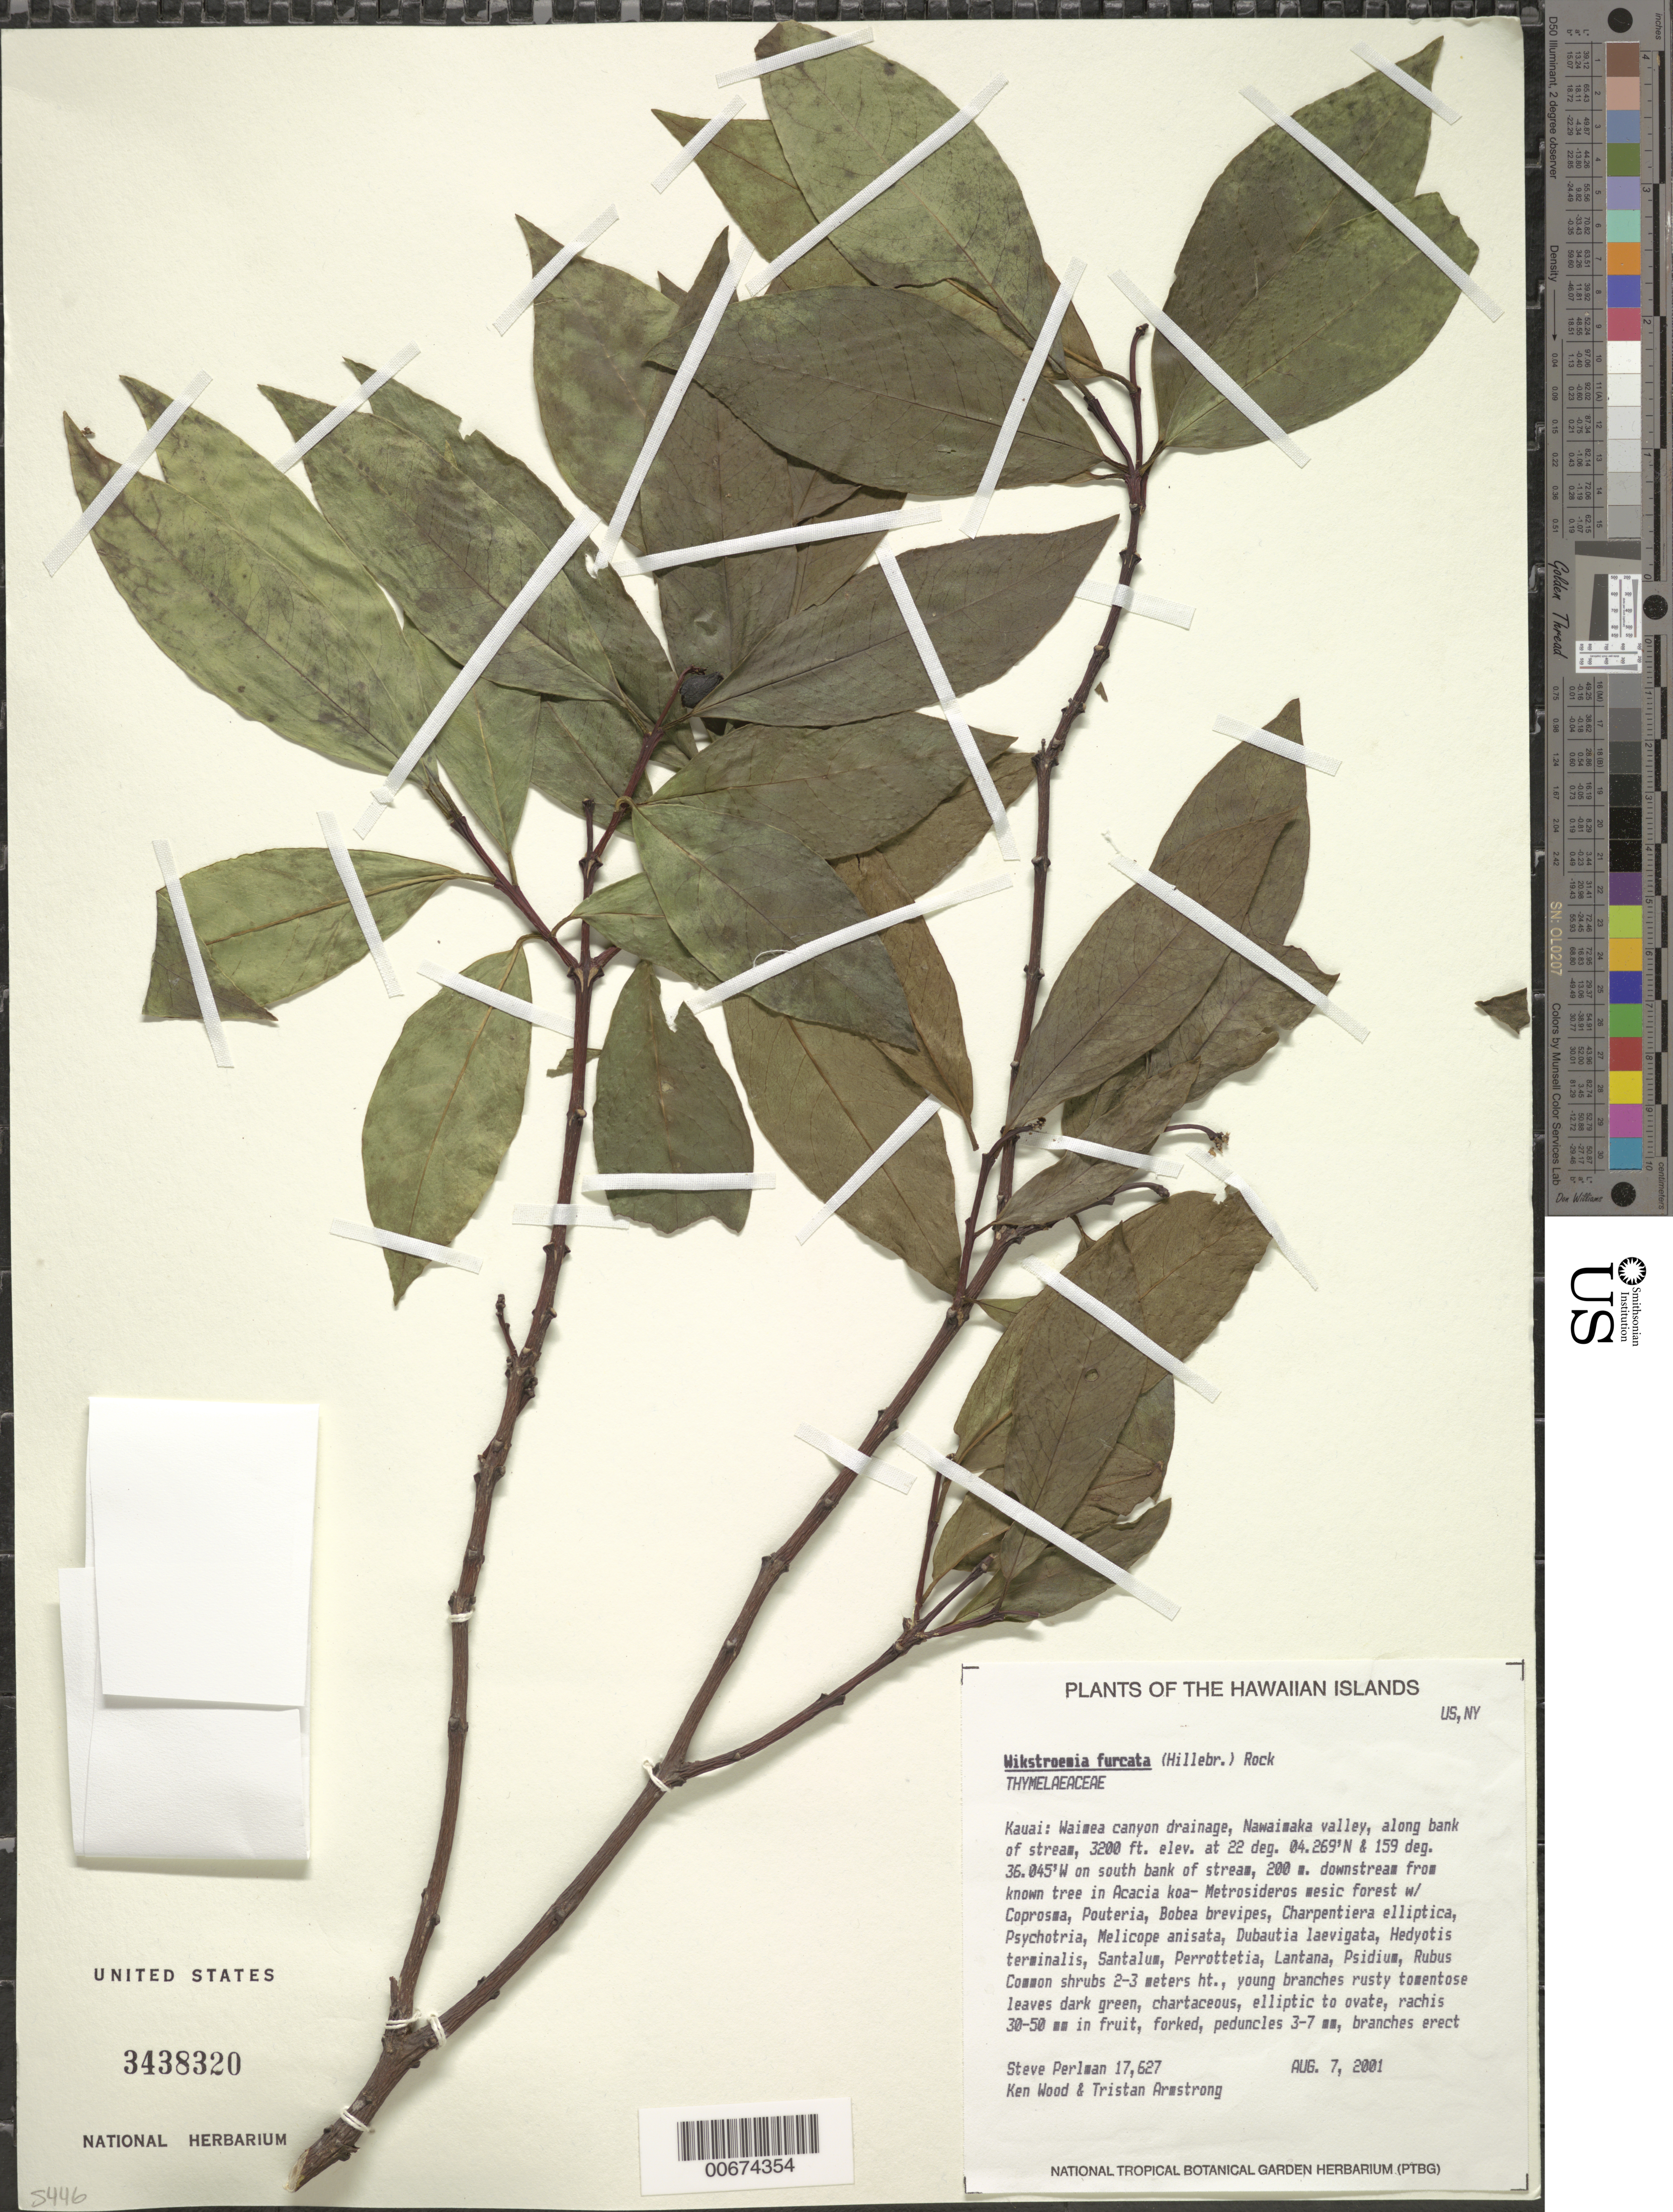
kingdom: Plantae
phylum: Tracheophyta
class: Magnoliopsida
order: Malvales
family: Thymelaeaceae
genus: Wikstroemia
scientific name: Wikstroemia furcata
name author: (Hildebr.) Rock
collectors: S. P. Perlman, K. Wood & T. Armstrong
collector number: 17627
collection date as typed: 7 Aug 2001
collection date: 2001-08-07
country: United States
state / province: Hawaii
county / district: Kauai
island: Kaua'i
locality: Waimea canyon drainage, Nawaimaka valley, along bank of stream, on south bank of stream 200m downstream from known tree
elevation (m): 975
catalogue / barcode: US 3438320